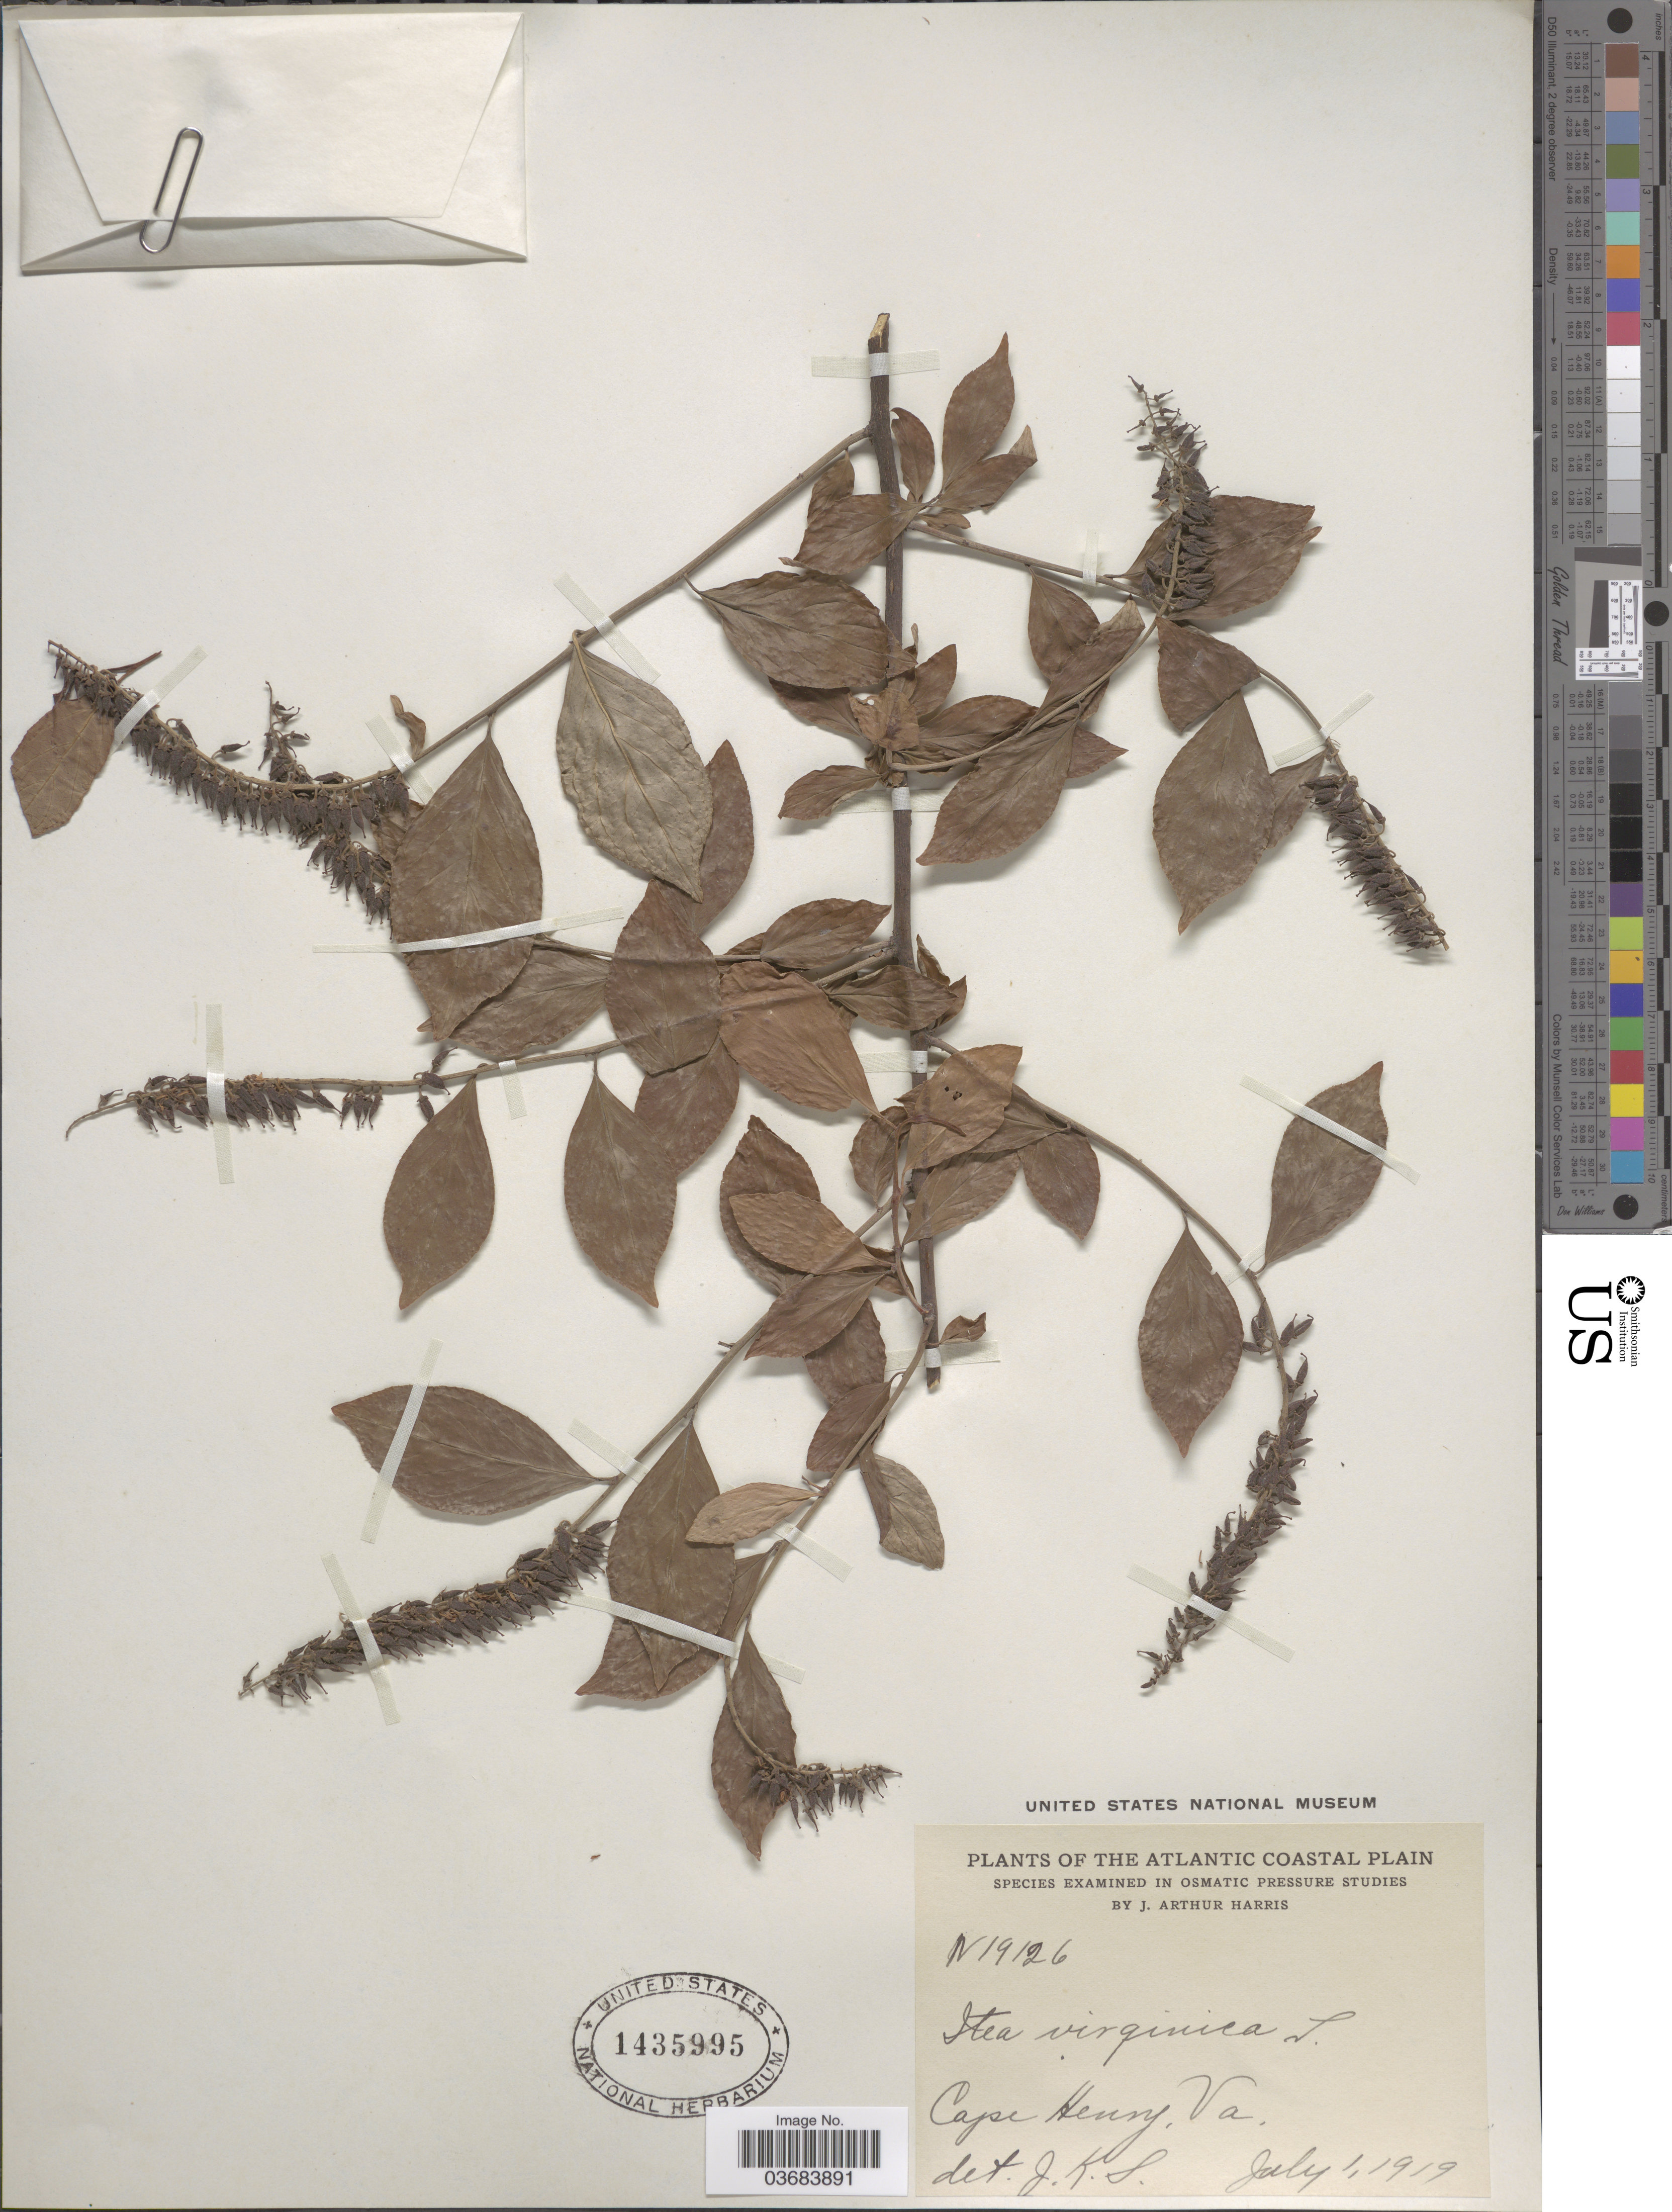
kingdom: Plantae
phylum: Tracheophyta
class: Magnoliopsida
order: Saxifragales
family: Iteaceae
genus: Itea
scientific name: Itea virginica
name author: L.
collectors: J. A. Harris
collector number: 19126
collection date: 1919-07-01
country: United States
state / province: Virginia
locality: The Atlantic Coastal Plain. Cape Henry.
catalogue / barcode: US 1435995